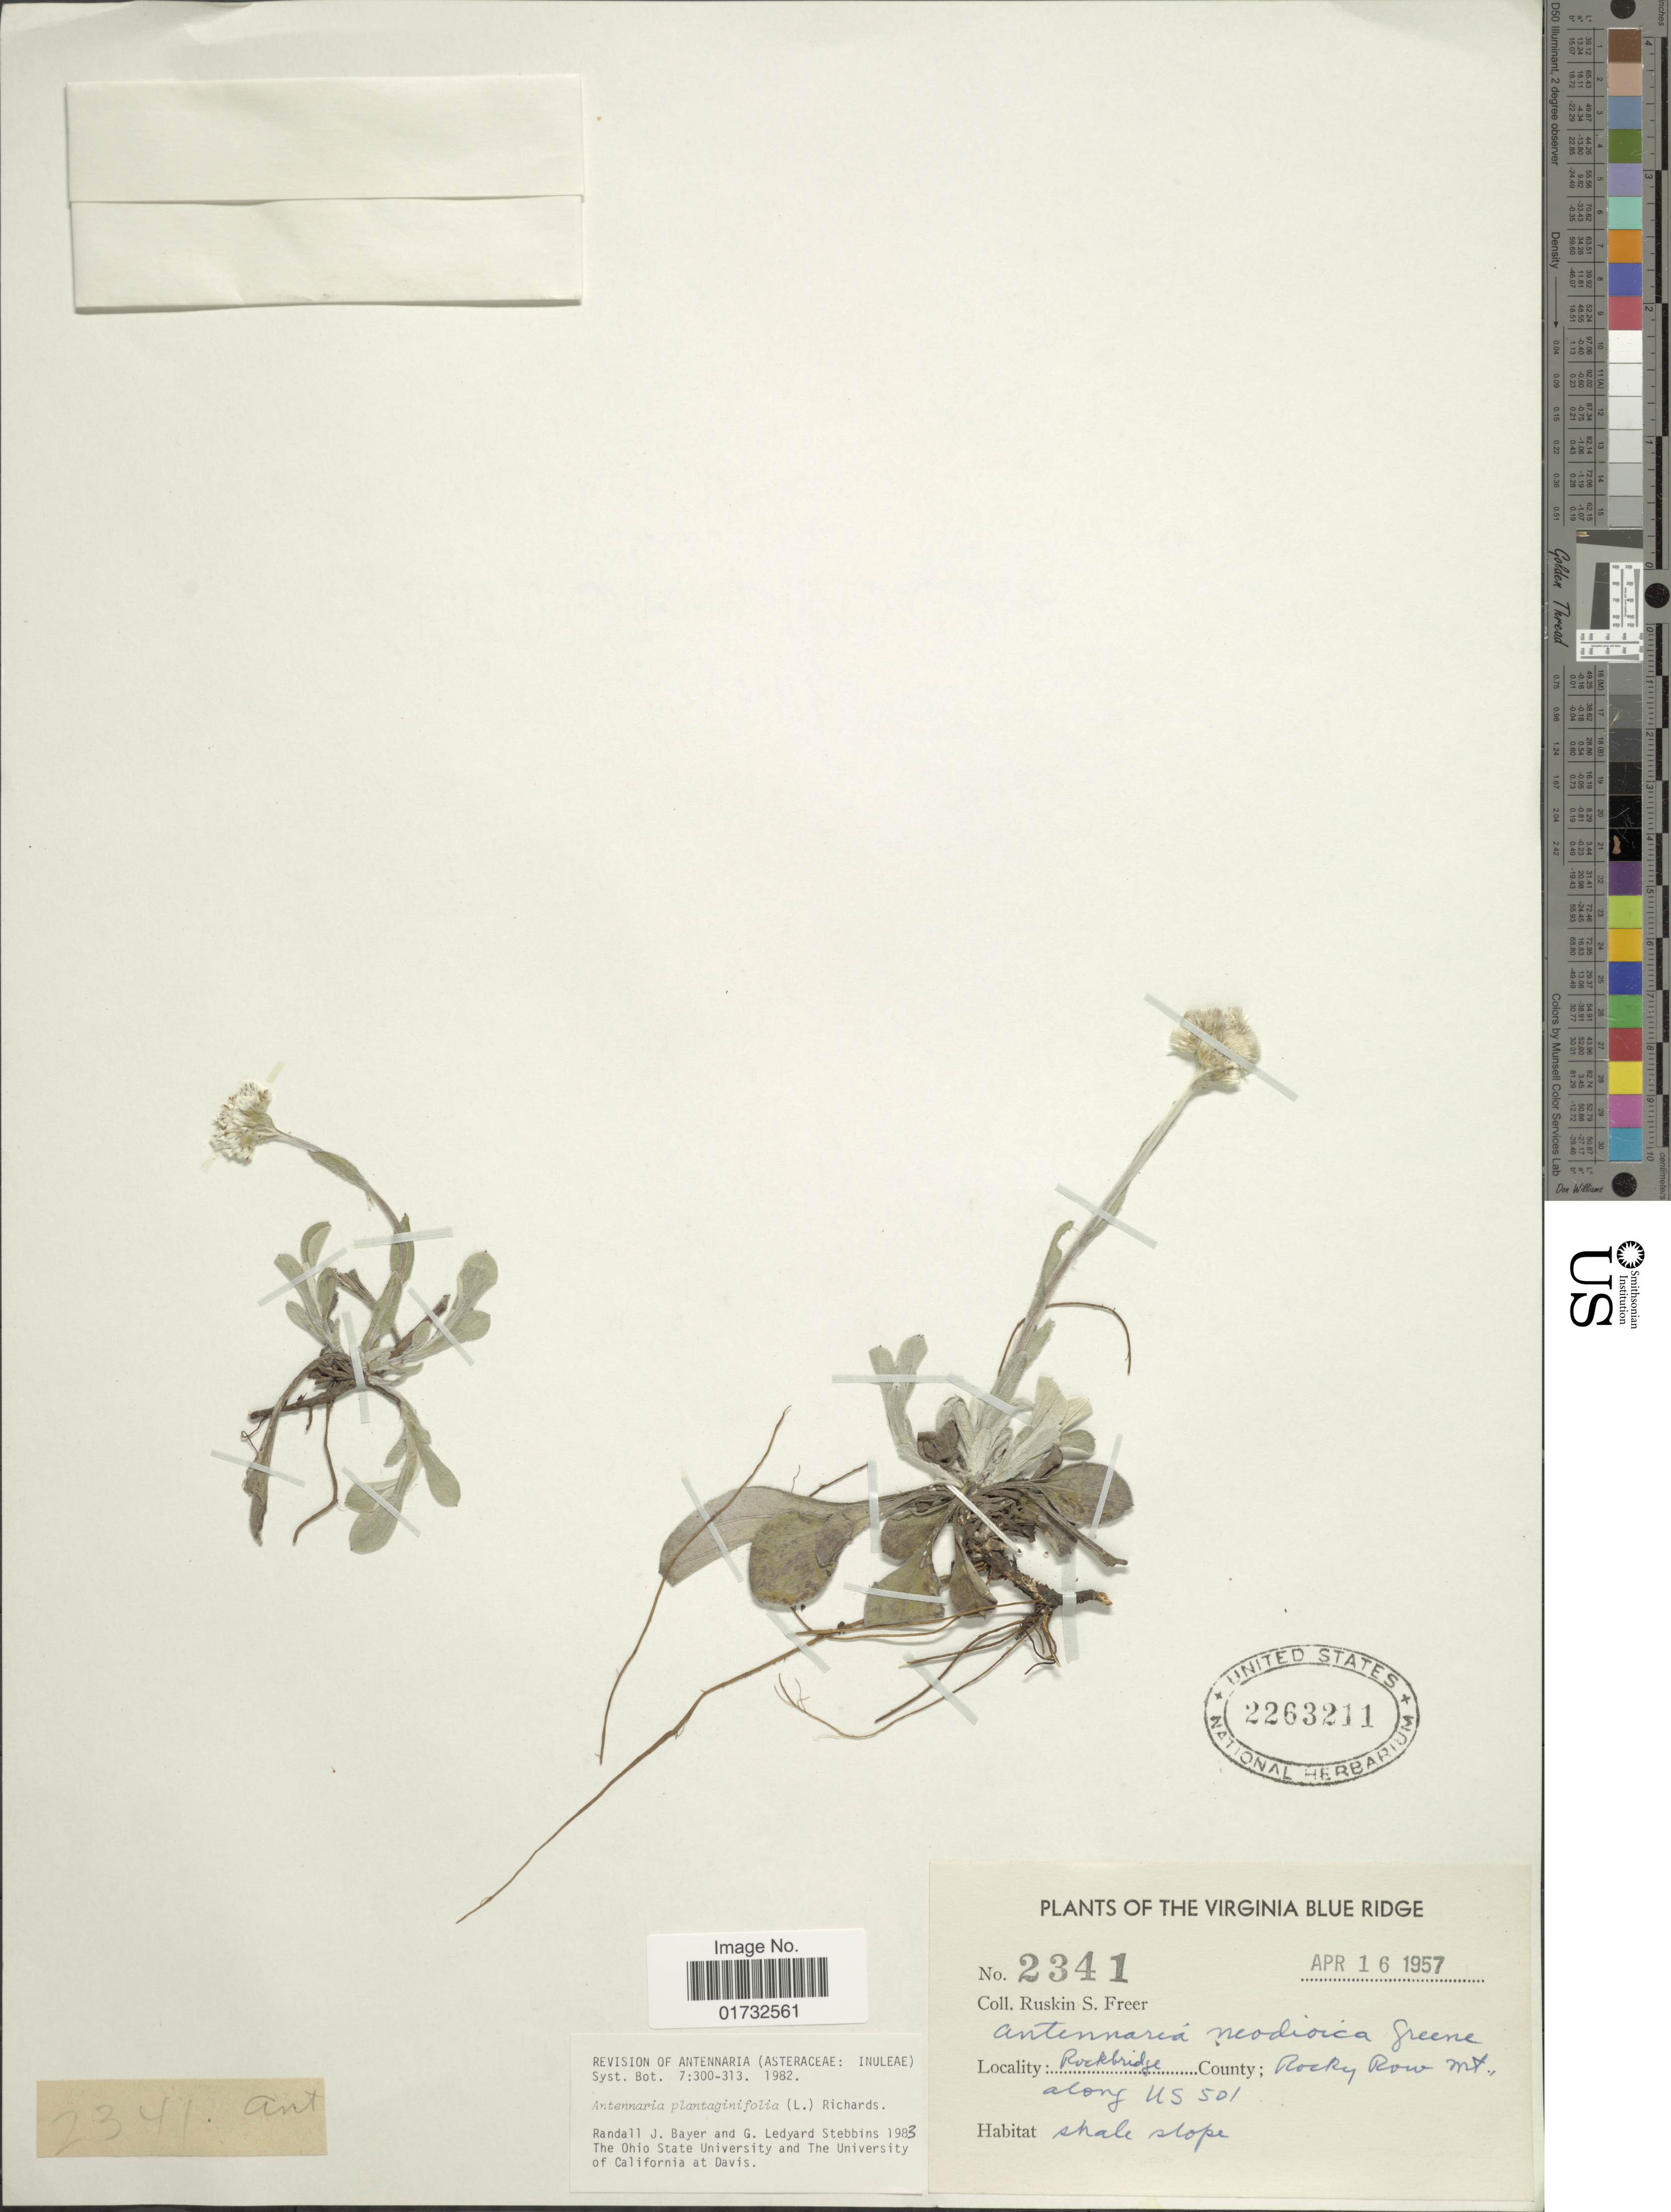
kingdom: Plantae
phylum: Tracheophyta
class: Magnoliopsida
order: Asterales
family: Asteraceae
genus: Antennaria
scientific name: Antennaria plantaginifolia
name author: (L.) Richardson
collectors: R. Freer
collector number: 2341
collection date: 1957-04-16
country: United States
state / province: Virginia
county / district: Rockbridge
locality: Blue Ridge. Rocky Row Mt., along US 501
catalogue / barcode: US 2263211